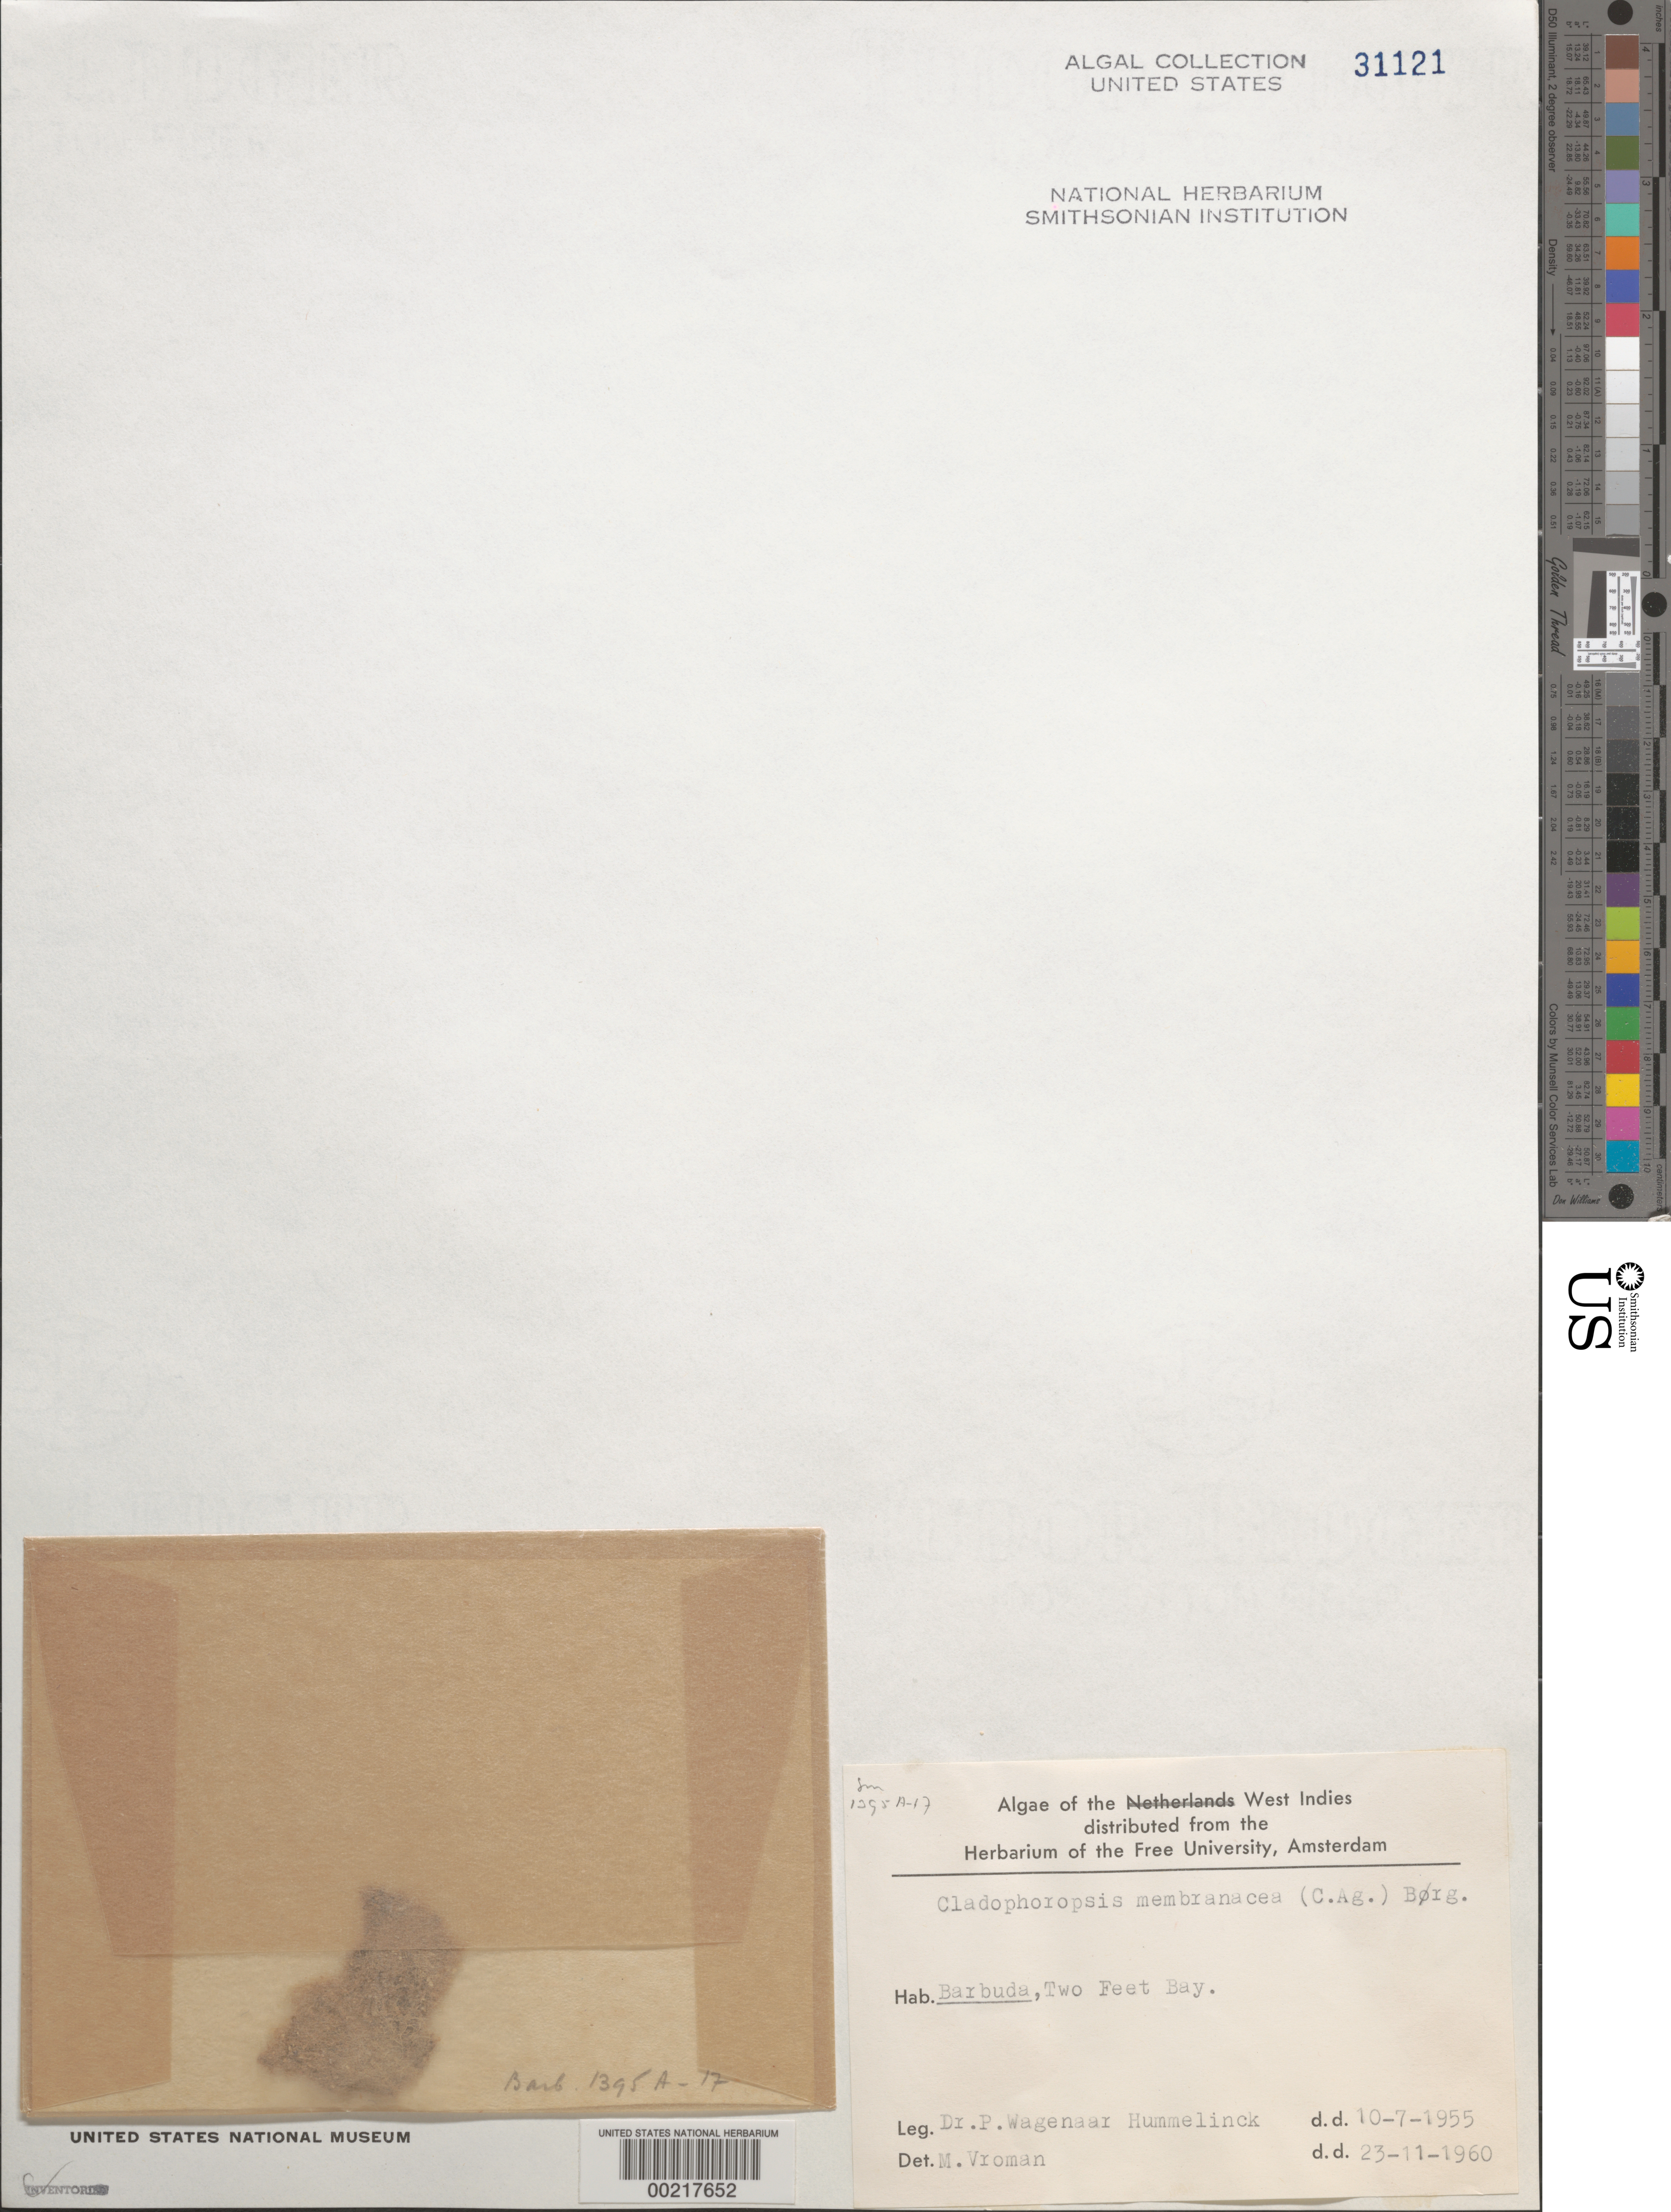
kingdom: Plantae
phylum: Chlorophyta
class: Ulvophyceae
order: Siphonocladales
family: Boodleaceae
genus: Cladophoropsis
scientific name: Cladophoropsis membranacea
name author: (Hofman-Bang) Børgesen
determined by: Vroman, M.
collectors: P. Hummelinck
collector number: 1395 A-17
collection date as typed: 10 Jul 1955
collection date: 1955-07-10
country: Antigua and Barbuda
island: Barbuda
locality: Two Feet Bay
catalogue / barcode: US 31121